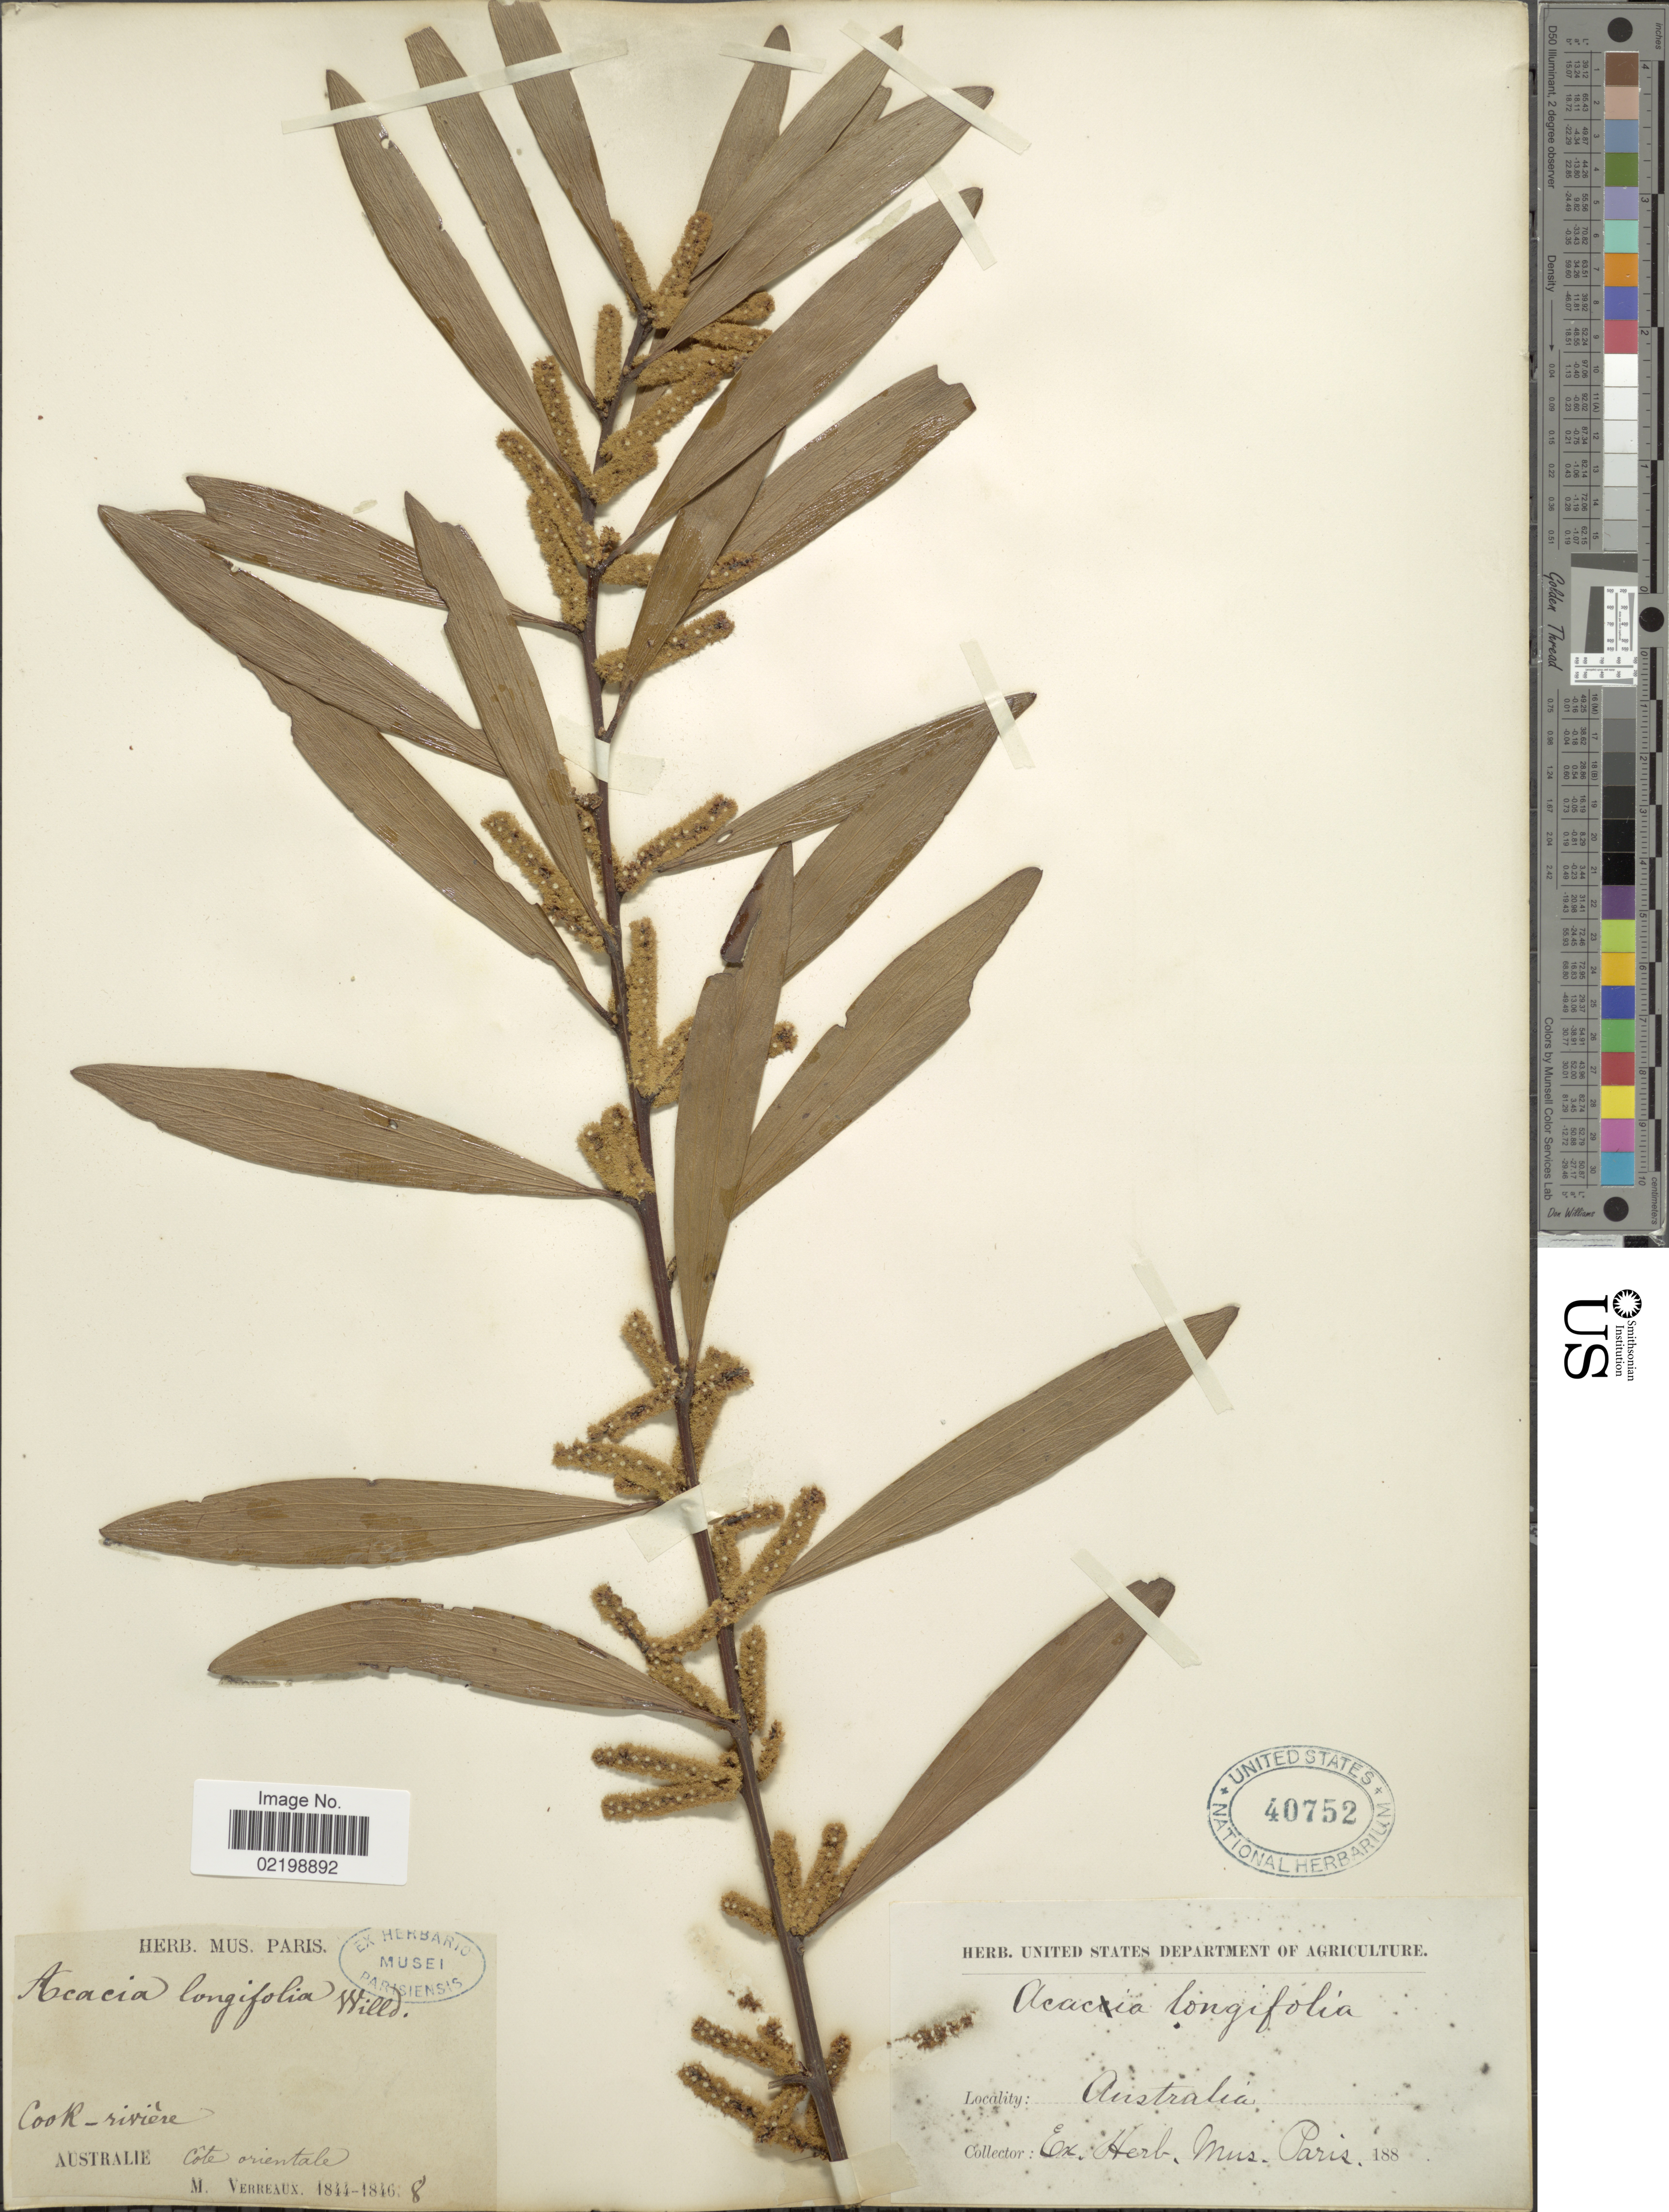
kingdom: Plantae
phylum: Tracheophyta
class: Magnoliopsida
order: Fabales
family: Fabaceae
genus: Acacia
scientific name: Acacia longifolia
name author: (Andrews) Willd.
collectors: M. Verreaux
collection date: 1844/1846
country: Australia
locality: Cook-riviere, Cote orientale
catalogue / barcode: US 40752